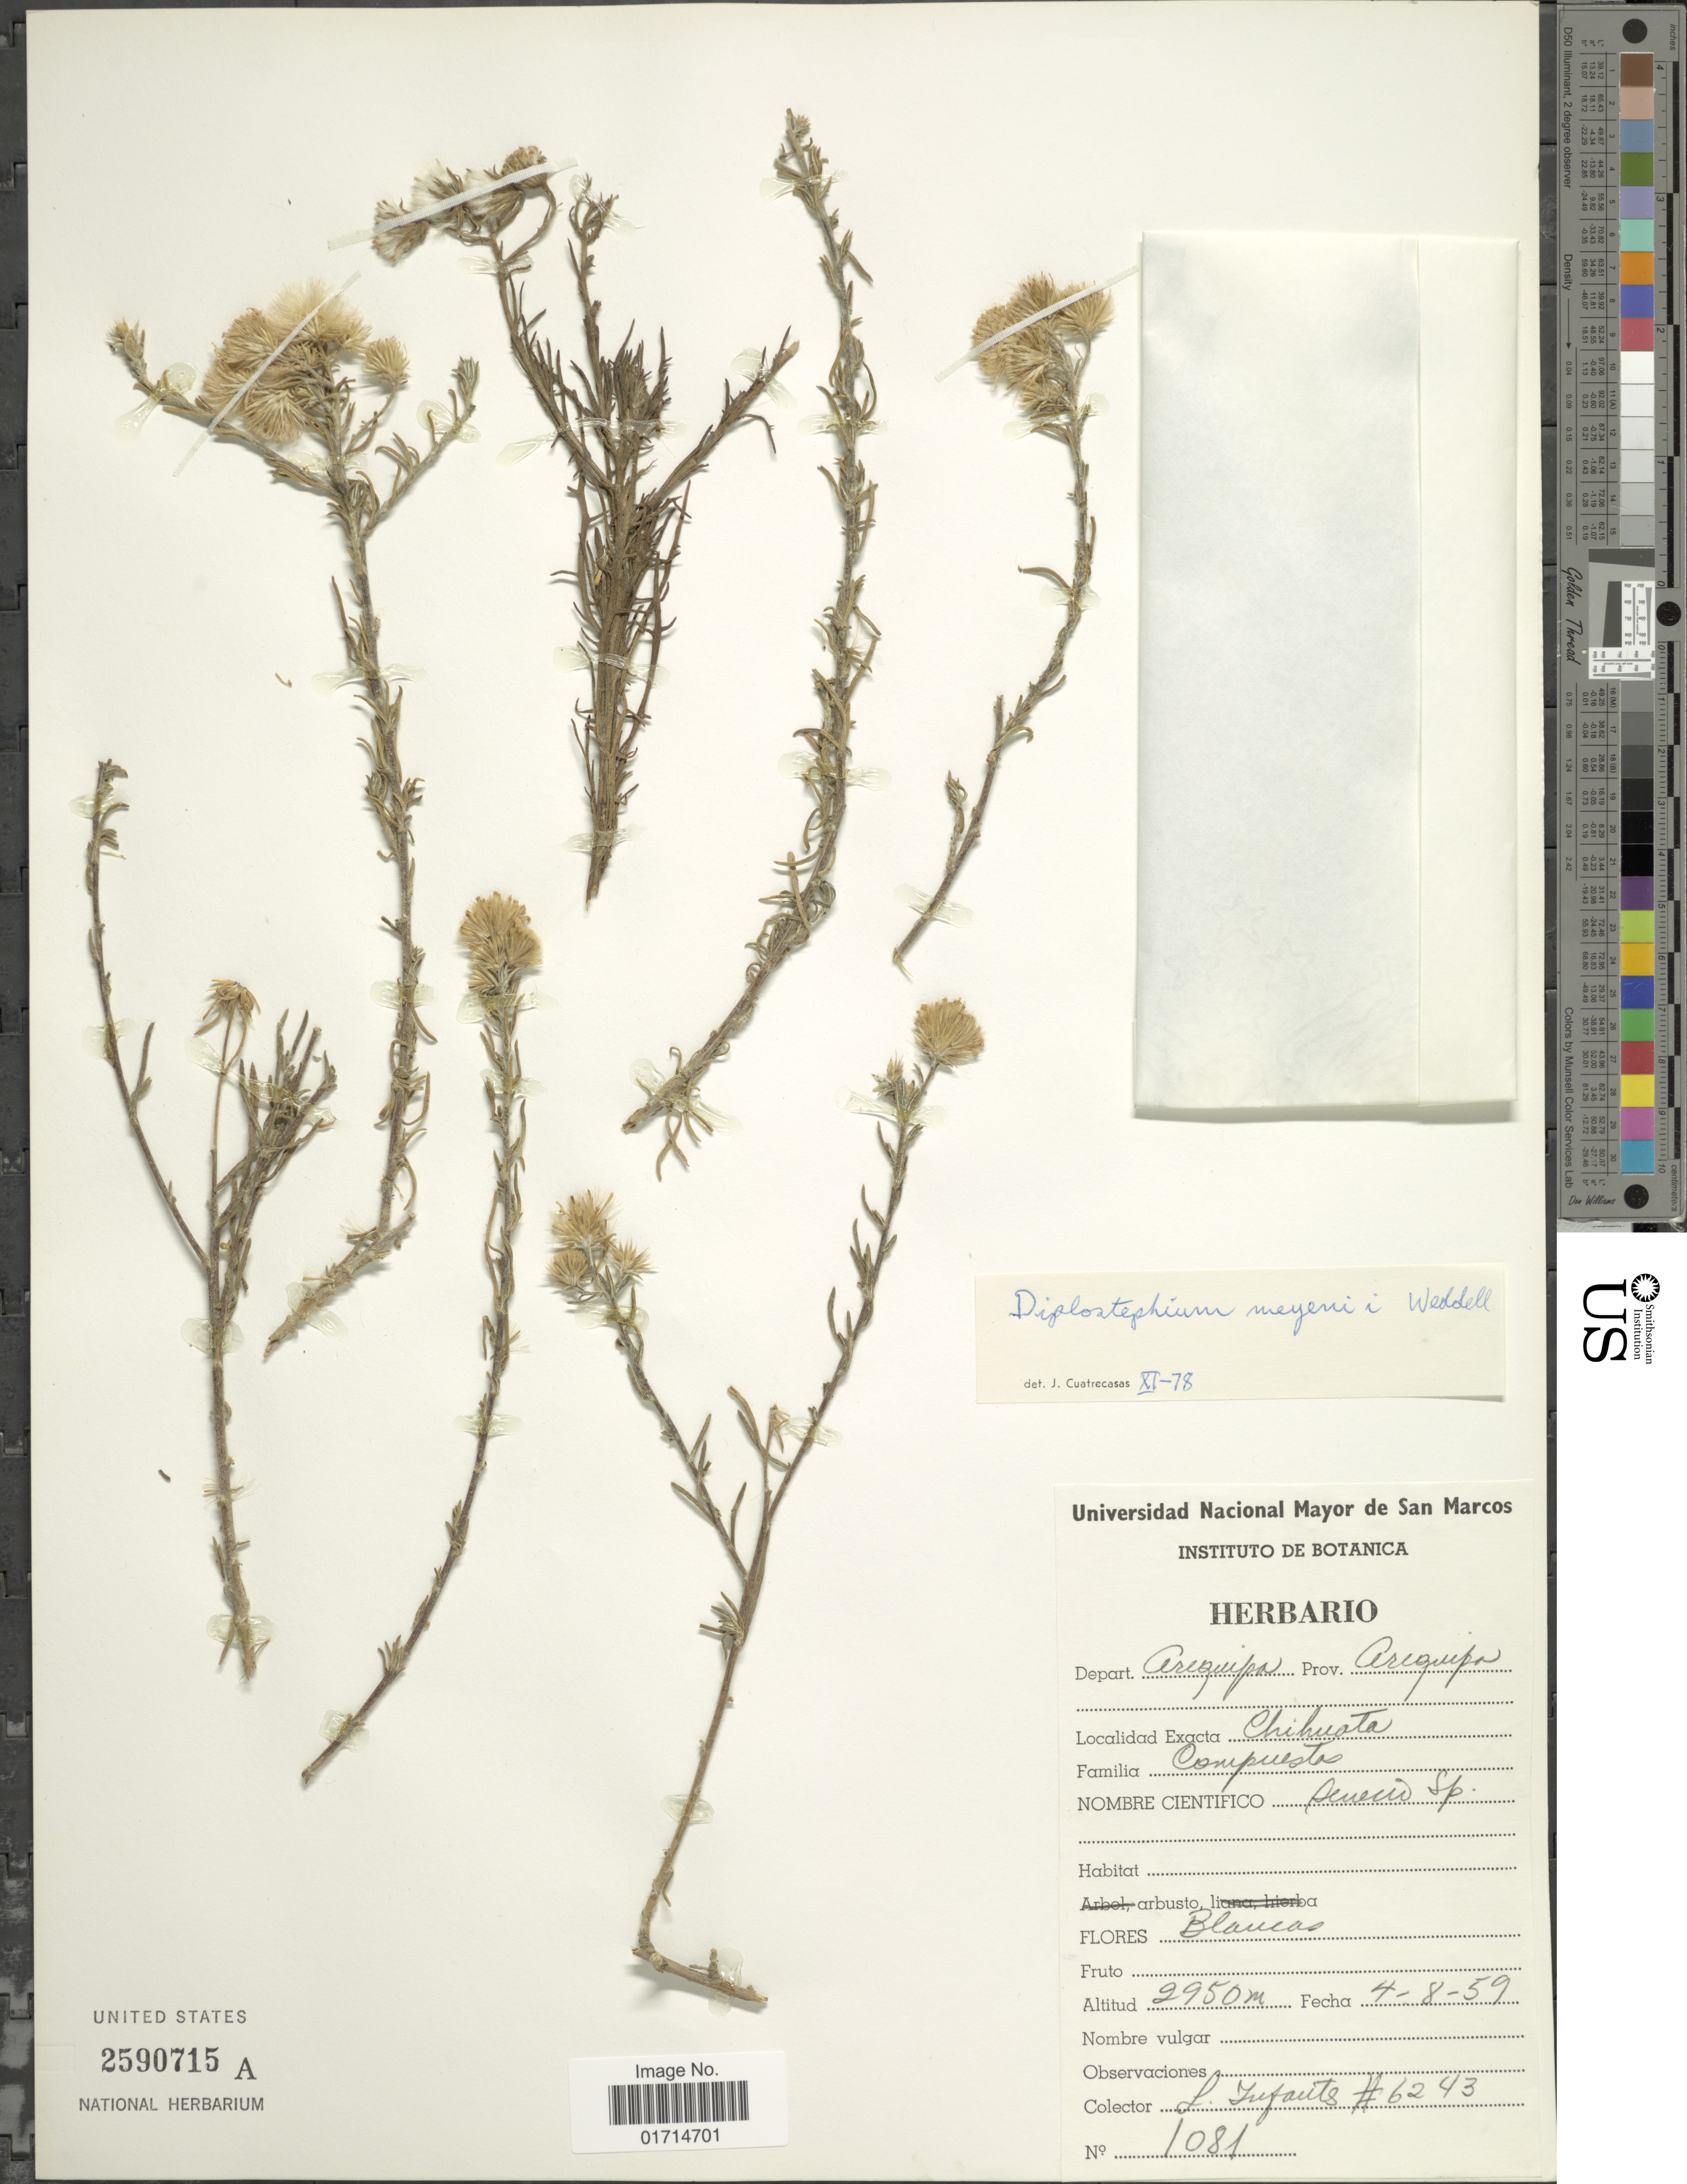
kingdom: Plantae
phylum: Tracheophyta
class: Magnoliopsida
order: Asterales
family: Asteraceae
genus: Diplostephium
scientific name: Diplostephium meyenii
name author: (Sch. Bip. ex Wedd.) S.F. Blake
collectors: J. Infantes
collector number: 6243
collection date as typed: Transcribed d/m/y: 4/8/59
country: Peru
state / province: Arequipa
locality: Prov. Arequipa, Chihuata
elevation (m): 2950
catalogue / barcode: US 2590715A